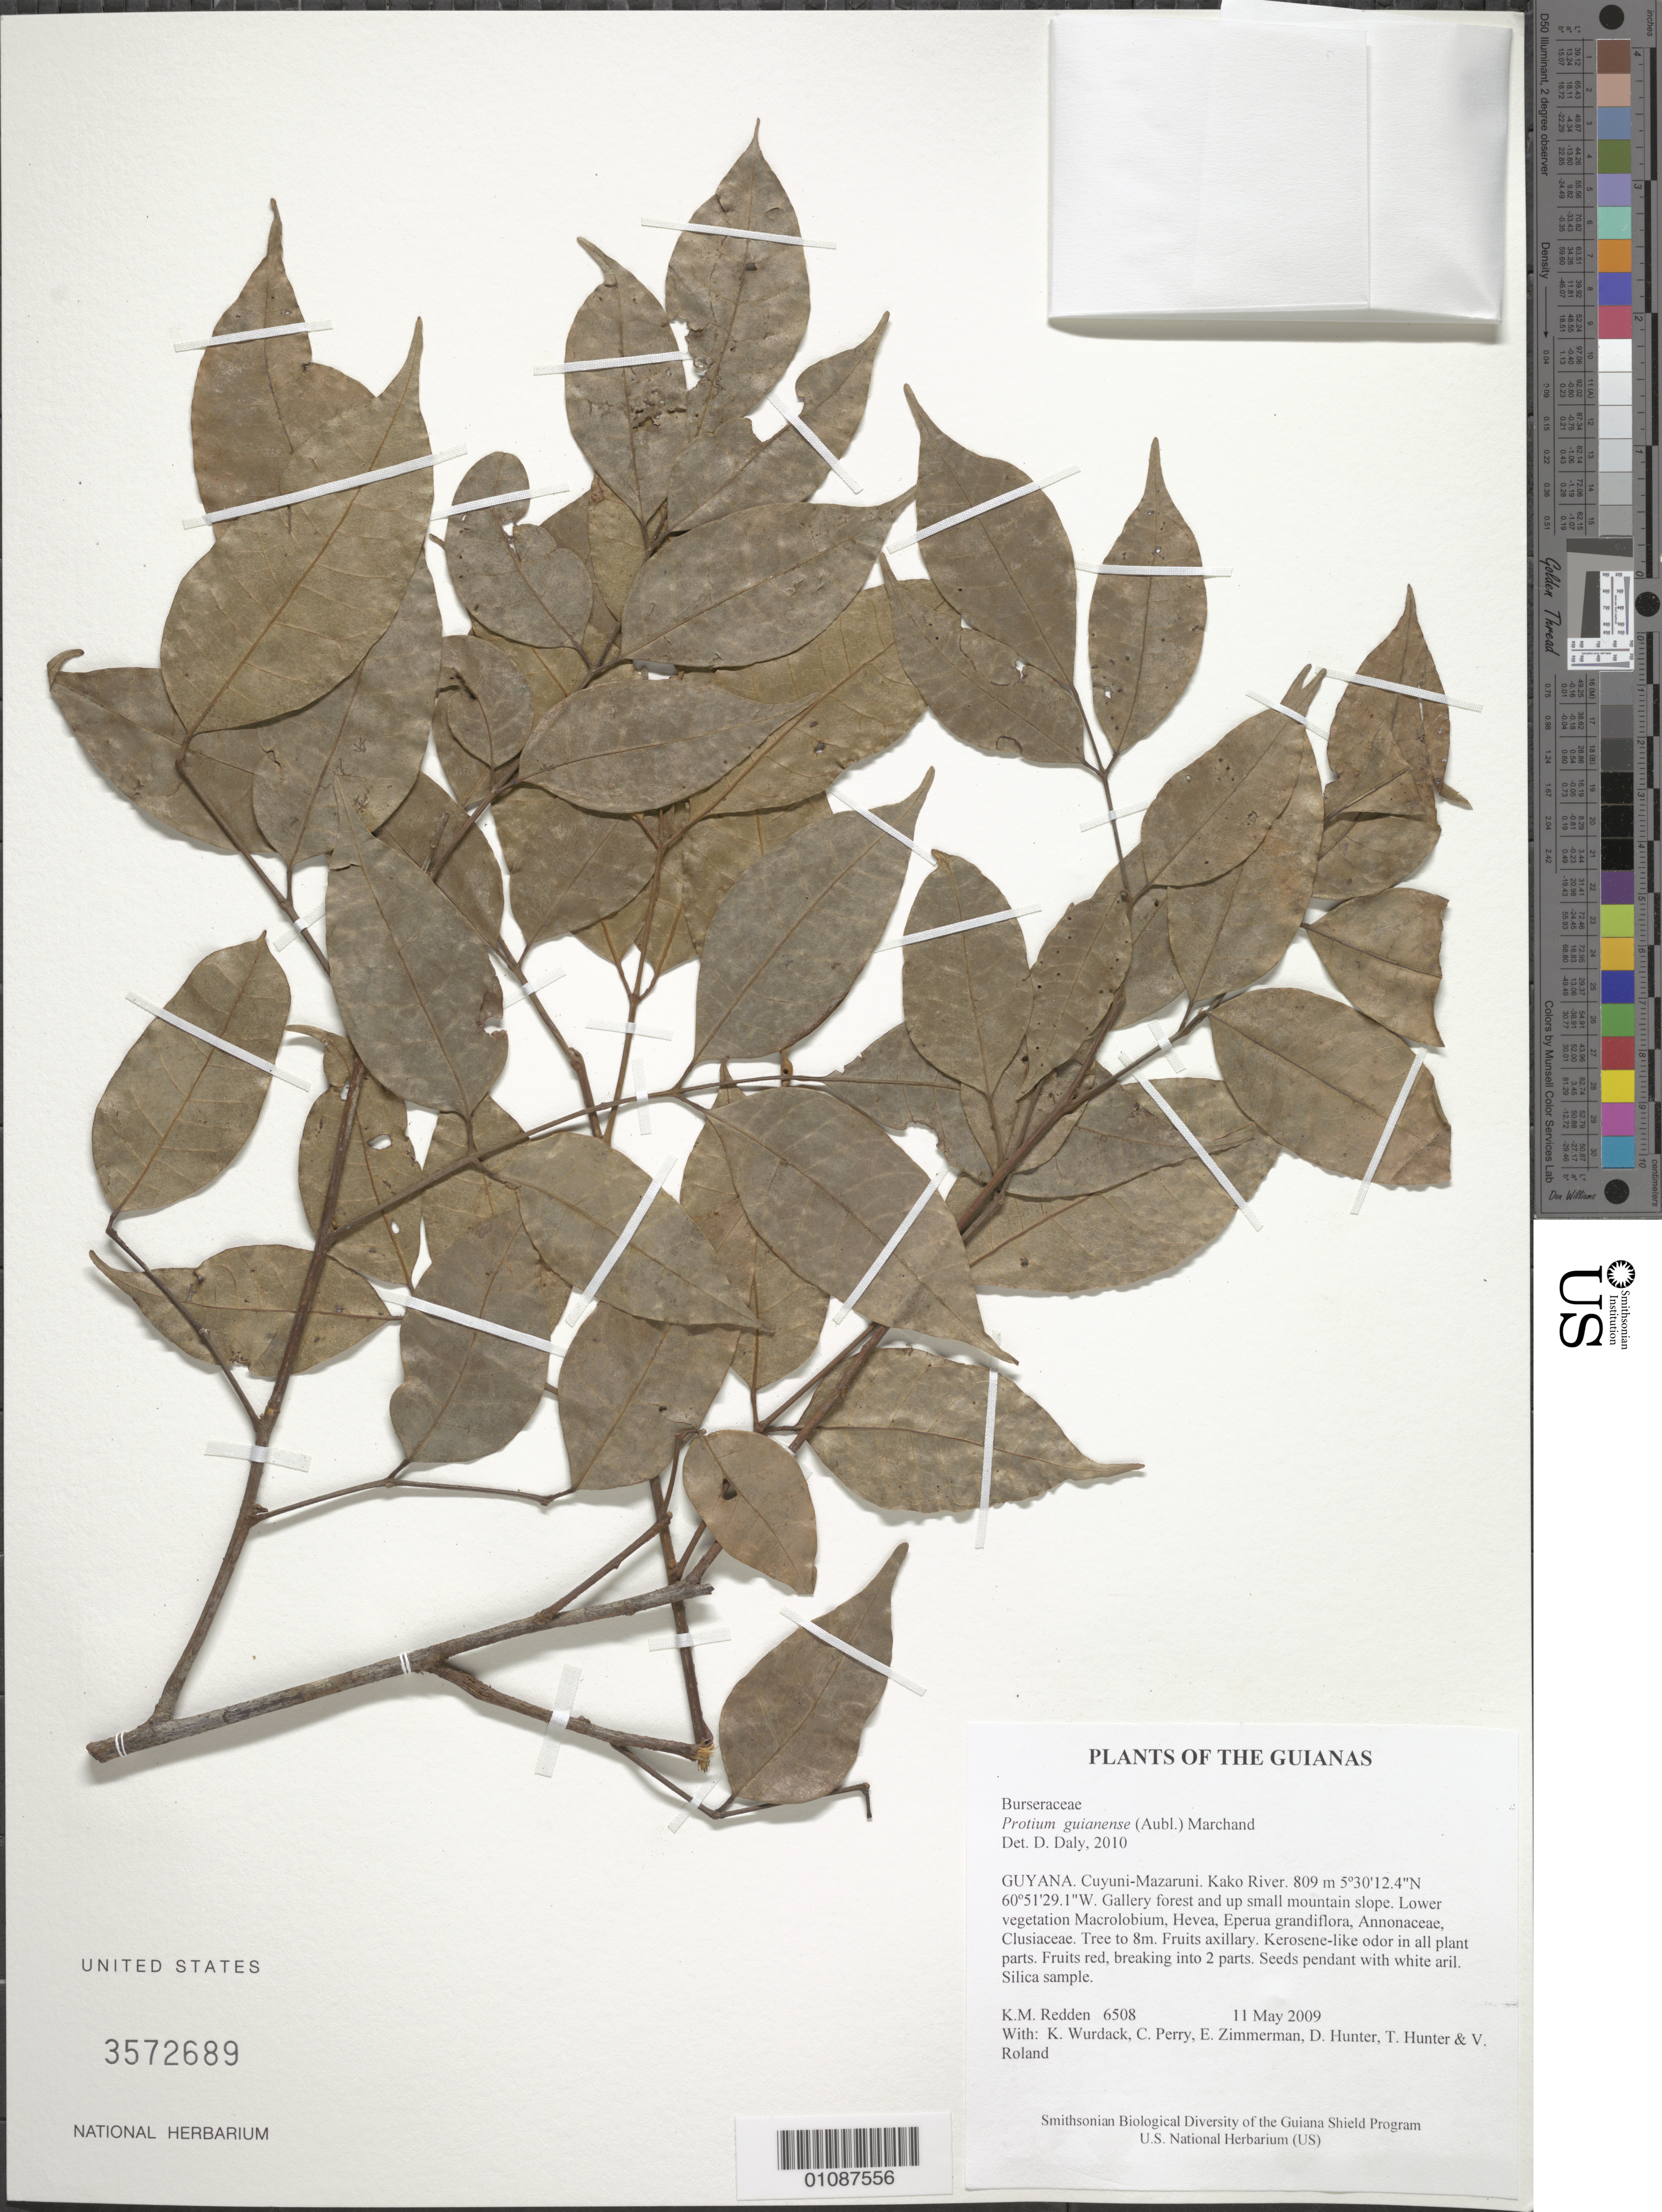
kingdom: Plantae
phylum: Tracheophyta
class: Magnoliopsida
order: Sapindales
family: Burseraceae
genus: Protium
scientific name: Protium guianense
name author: (Aubl.) Marchand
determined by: Daly, D. C.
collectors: K. M. Redden, K. Wurdack, C. Perry, E. Zimmerman, D. Hunter, T. Hunter & V. Roland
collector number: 6508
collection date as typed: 11 May 2009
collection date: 2009-05-11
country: Guyana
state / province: Cuyuni-Mazaruni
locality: Kako River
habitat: Gallery forest and up small mountain slope. Lower vegetation Macrolobium, Hevea, Eperua grandiflora, Annonaceae, Clusiaceae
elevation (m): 809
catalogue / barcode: US 3572689